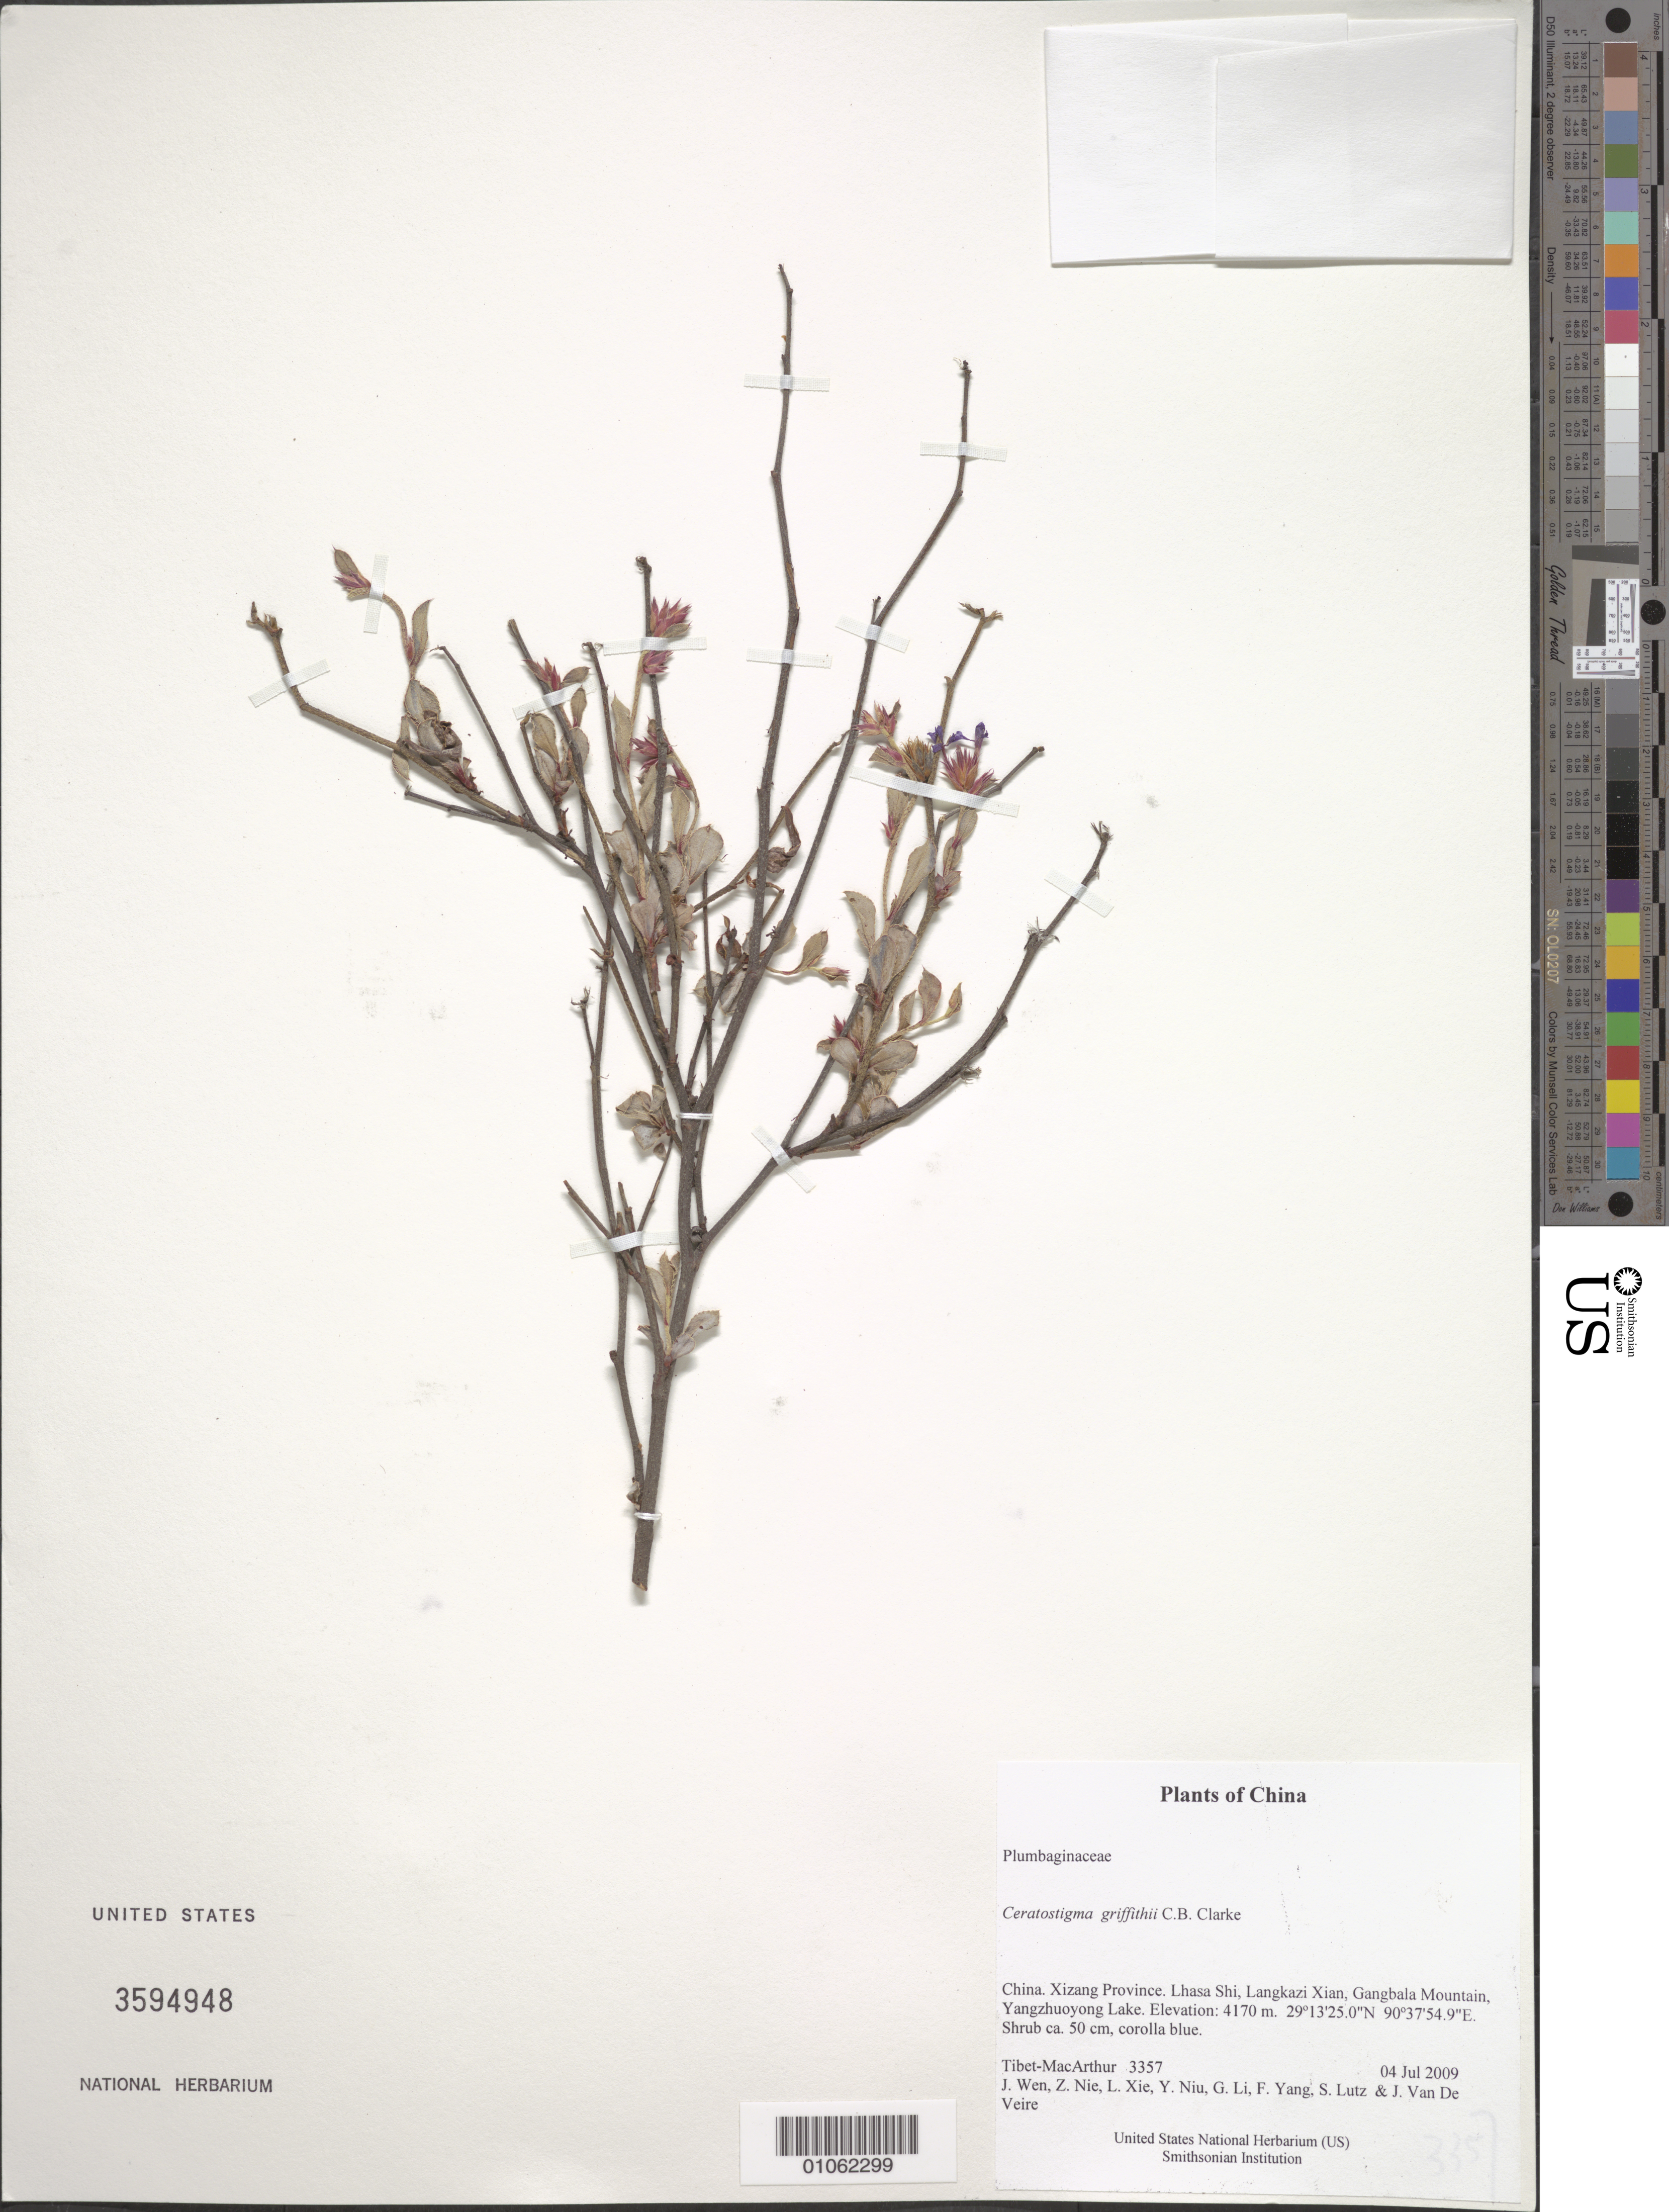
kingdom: Plantae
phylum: Tracheophyta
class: Magnoliopsida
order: Caryophyllales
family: Plumbaginaceae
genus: Ceratostigma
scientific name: Ceratostigma griffithii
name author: C.B. Clarke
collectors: Tibet-MacArthur, J. Wen, Z. Nie, L. Xie, Y. Niu, G. Li, F. Yang, S. Lutz & J. Van De Veire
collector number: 3357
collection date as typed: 04 Jul 2009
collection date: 2009-07-04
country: China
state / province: Xizang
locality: Lhasa Shi, Langkazi Xian, Gangbala Mountain, Yangzhuoyong Lake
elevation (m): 4170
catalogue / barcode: US 3594948